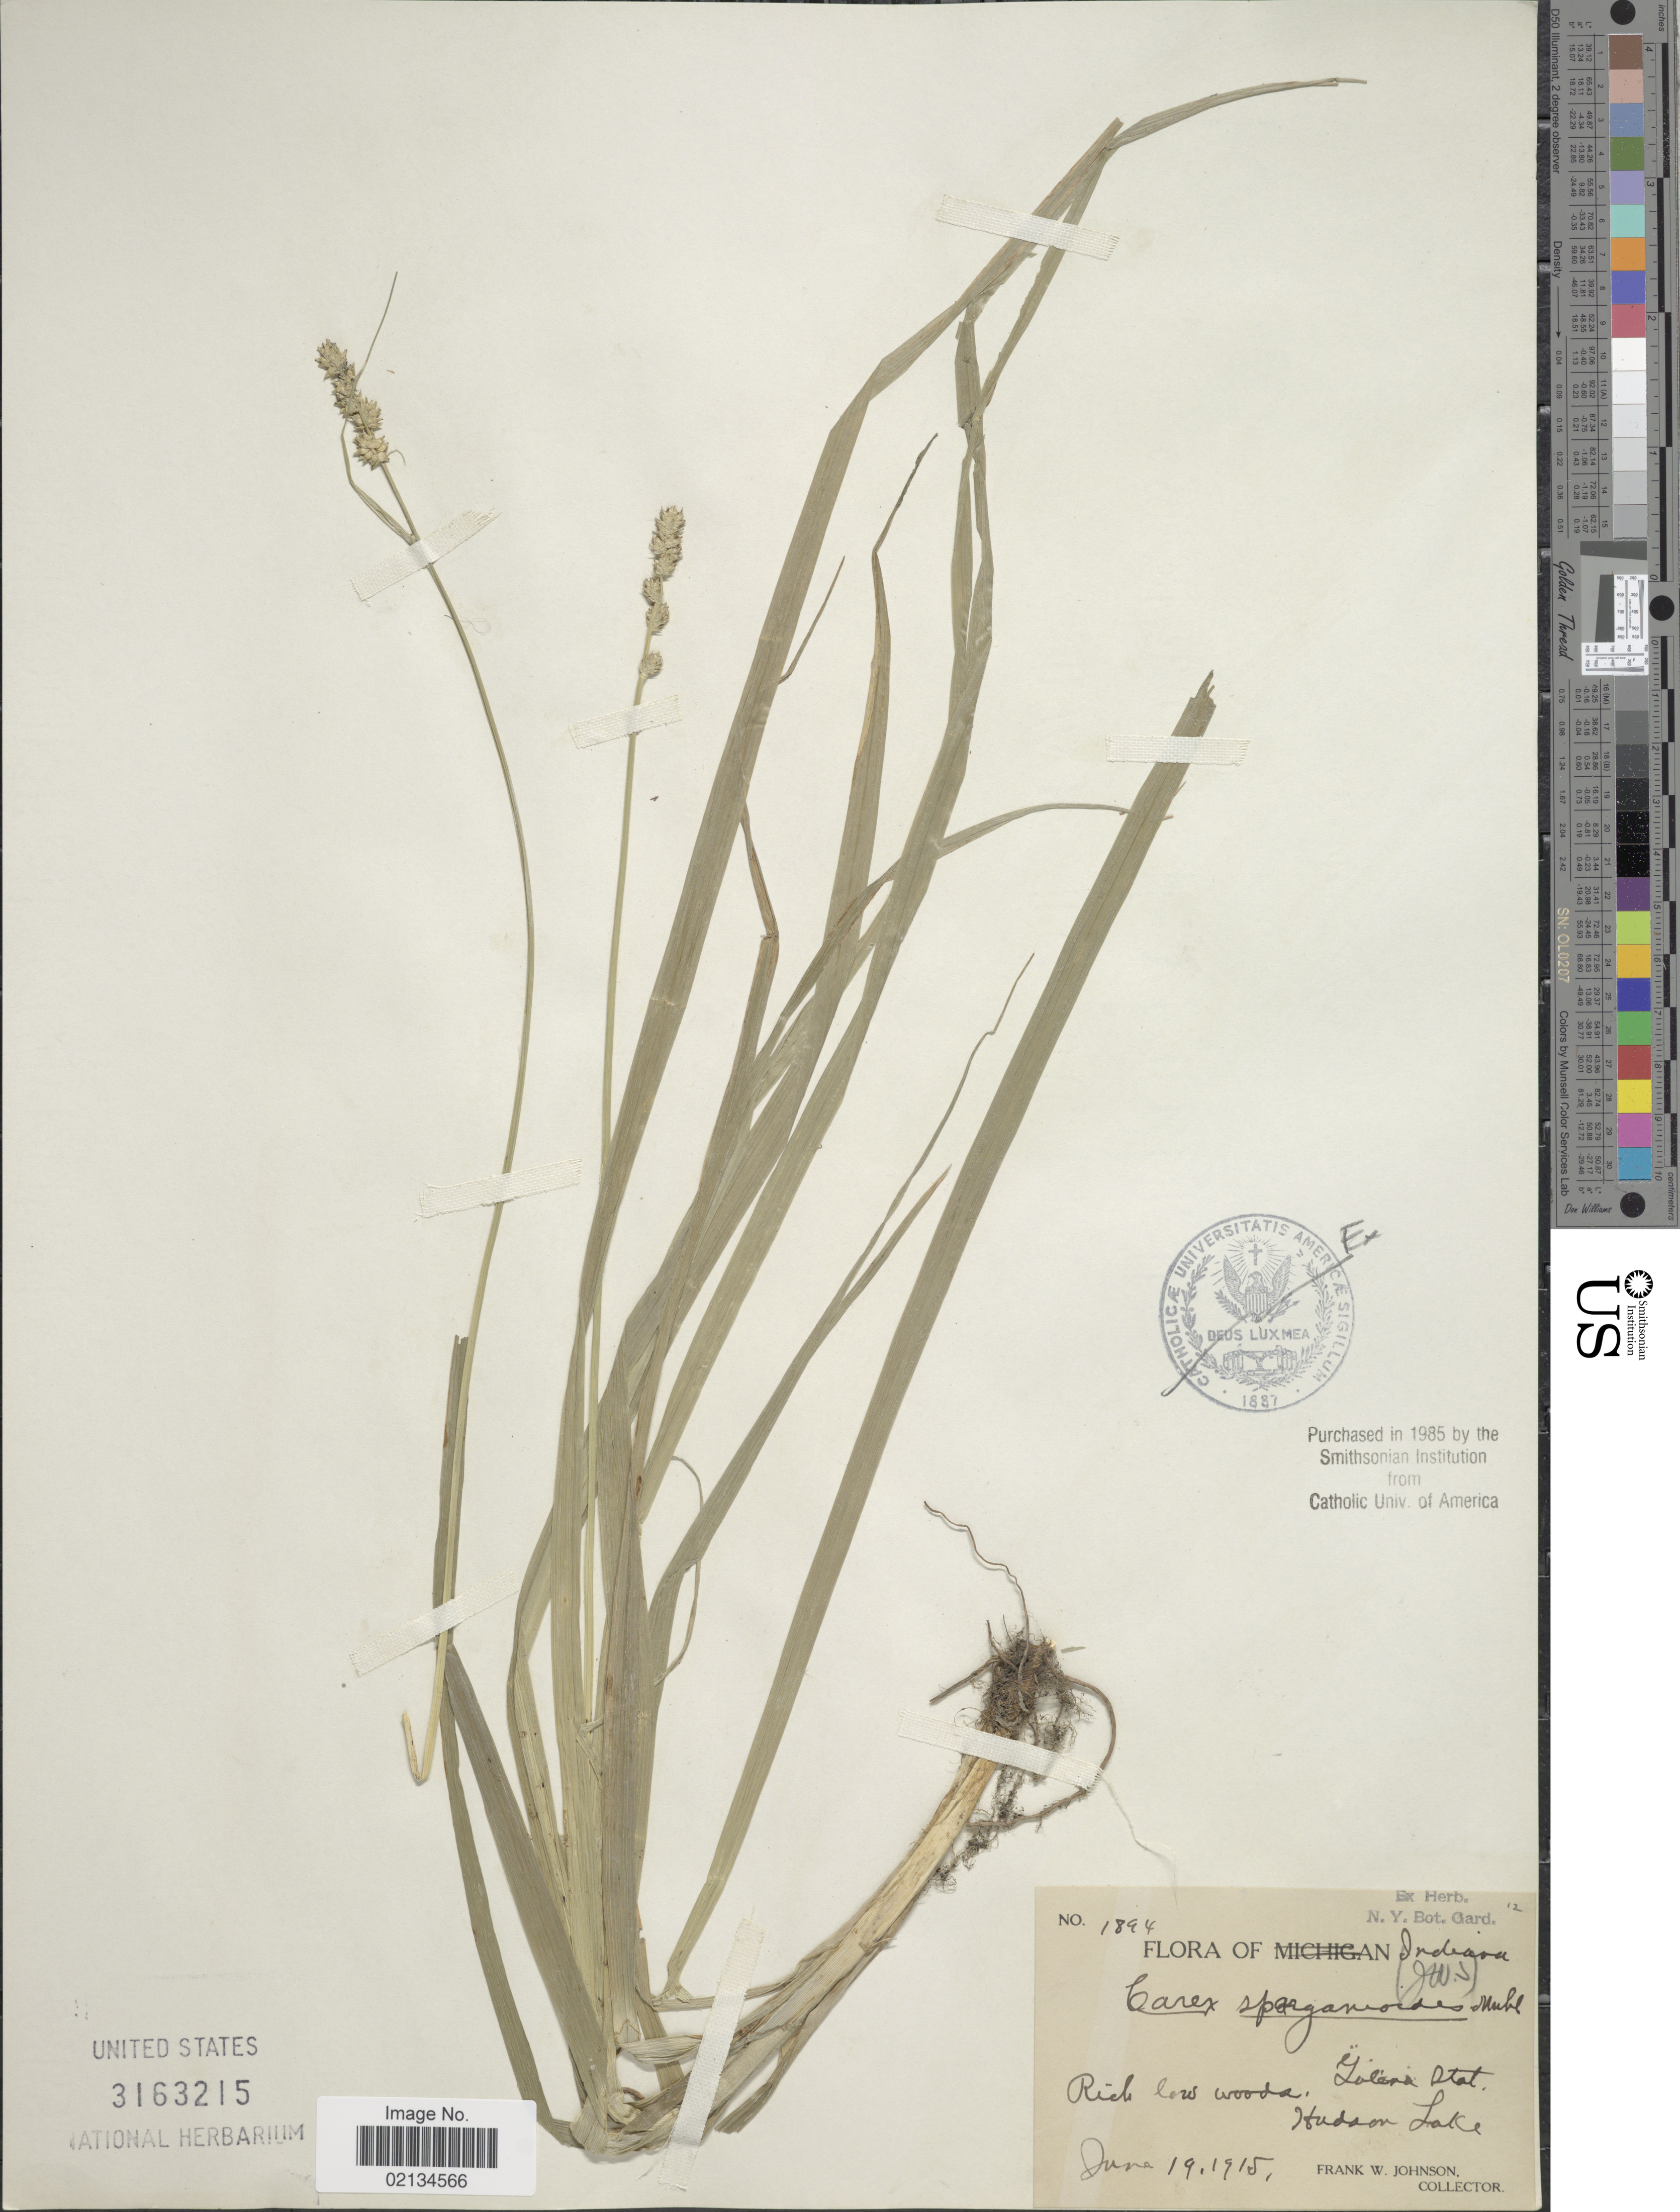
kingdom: Plantae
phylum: Tracheophyta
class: Liliopsida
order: Poales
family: Cyperaceae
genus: Carex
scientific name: Carex sparganioides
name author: Muhl. ex Willd.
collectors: F. W. Johnson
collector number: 1894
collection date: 1915-06-19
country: United States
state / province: Indiana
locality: Galena Stat. Hudson Lake.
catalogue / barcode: US 3163215